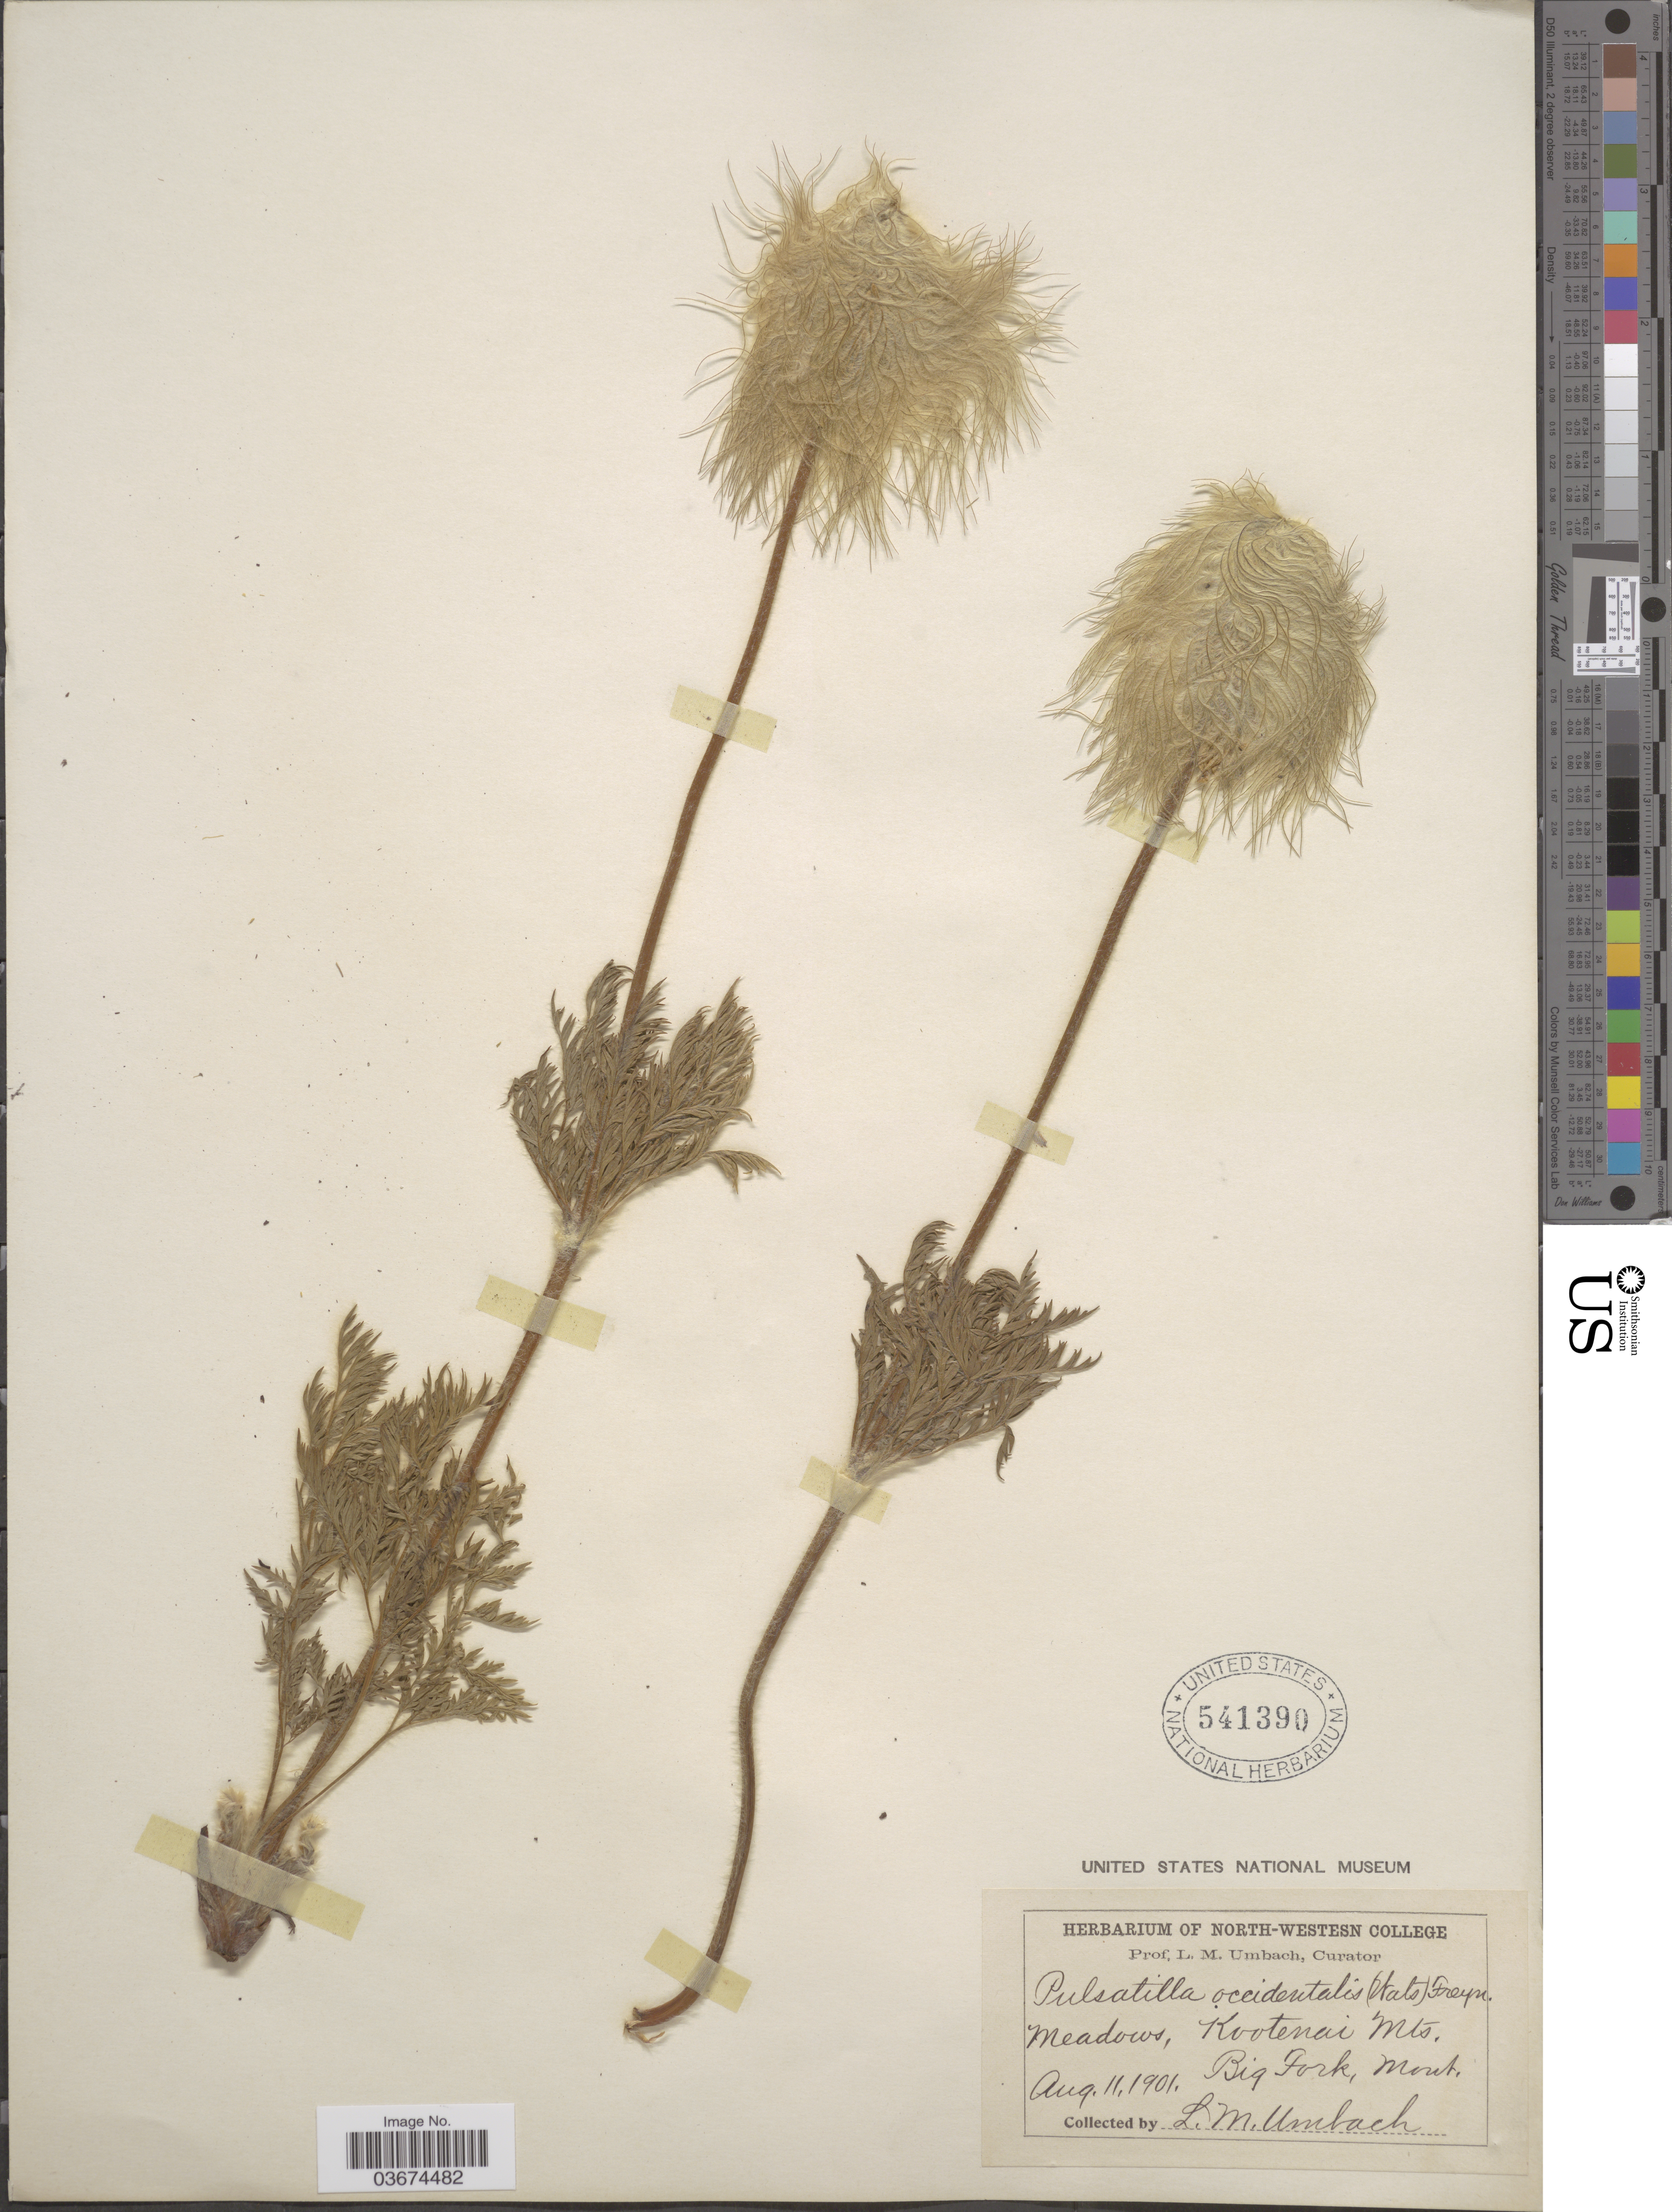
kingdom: Plantae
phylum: Tracheophyta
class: Magnoliopsida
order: Ranunculales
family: Ranunculaceae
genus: Pulsatilla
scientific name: Pulsatilla occidentalis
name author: (S. Watson) Freyn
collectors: L. M. Umbach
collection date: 1901-08-11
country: United States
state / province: Montana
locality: Meadows, Kootenai Mts. Big Fork.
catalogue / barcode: US 541390